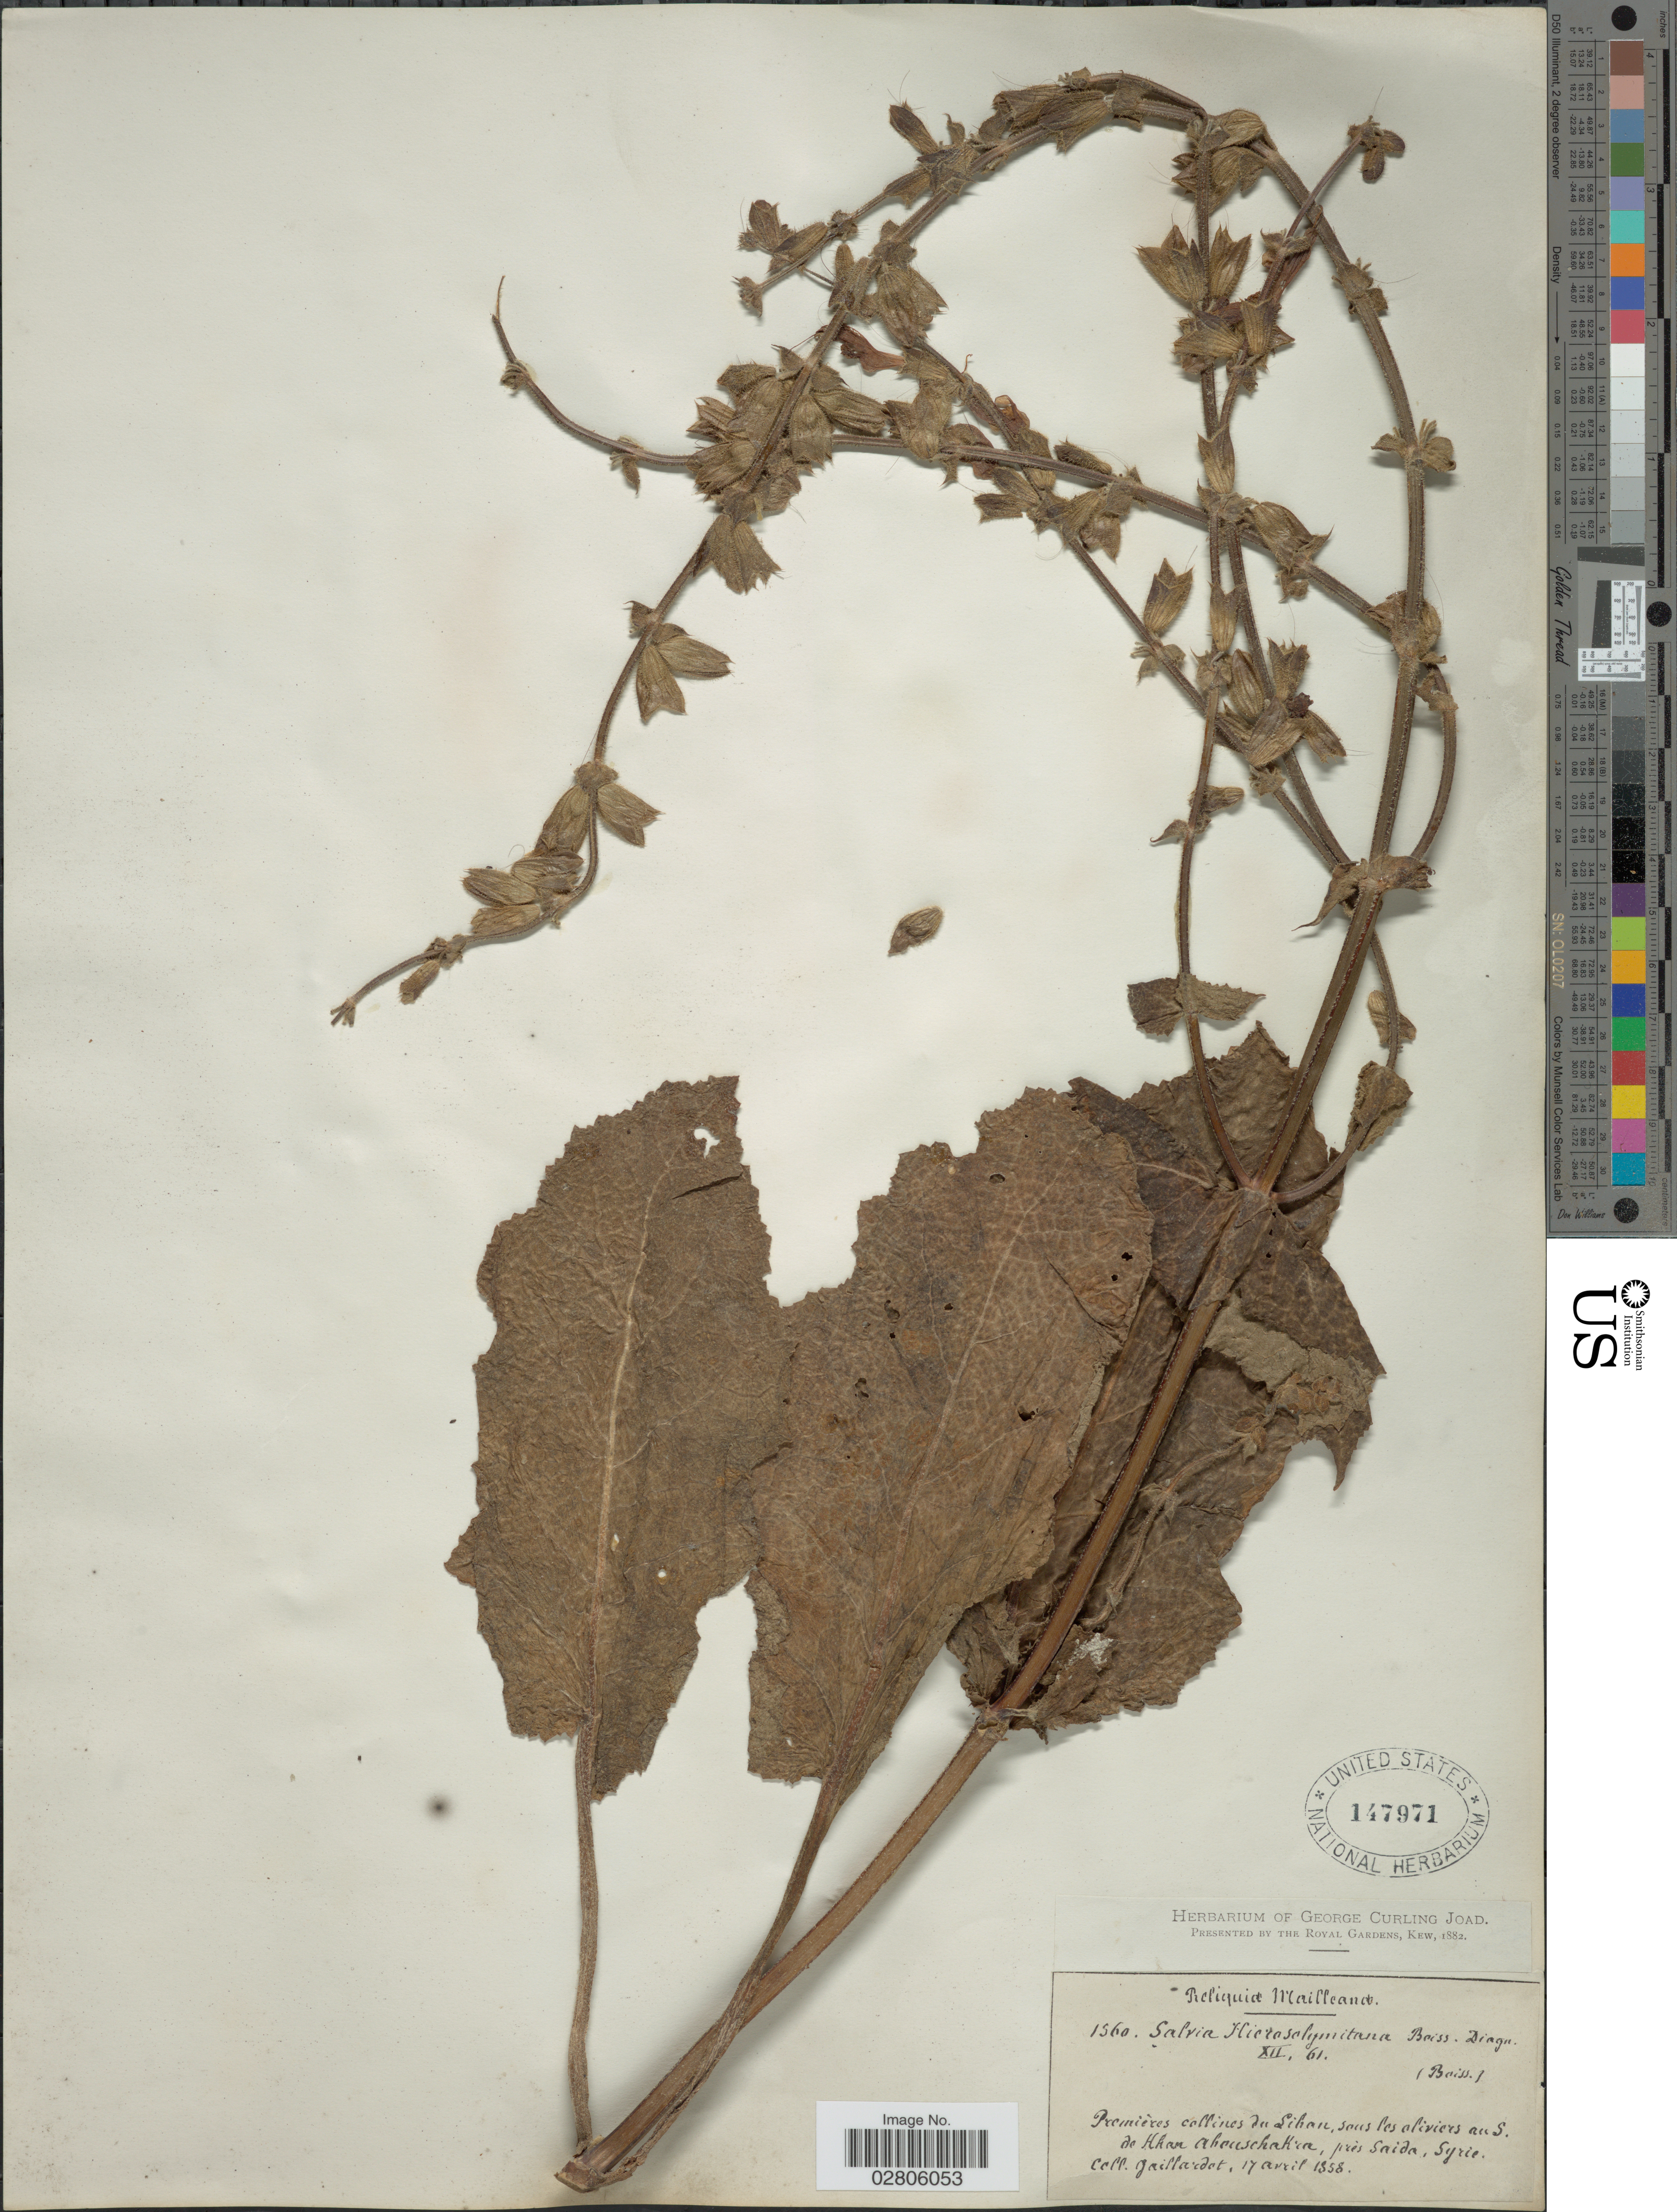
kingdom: Plantae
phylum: Tracheophyta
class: Magnoliopsida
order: Lamiales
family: Lamiaceae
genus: Salvia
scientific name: Salvia hierosolymitana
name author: Boiss.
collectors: Gaillardot, --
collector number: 1560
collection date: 1858-04-17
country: Syria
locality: Premiéres collines du Liban, sous les aliviers au S. de Khan abouschakra, prés Saida.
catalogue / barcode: US 147971